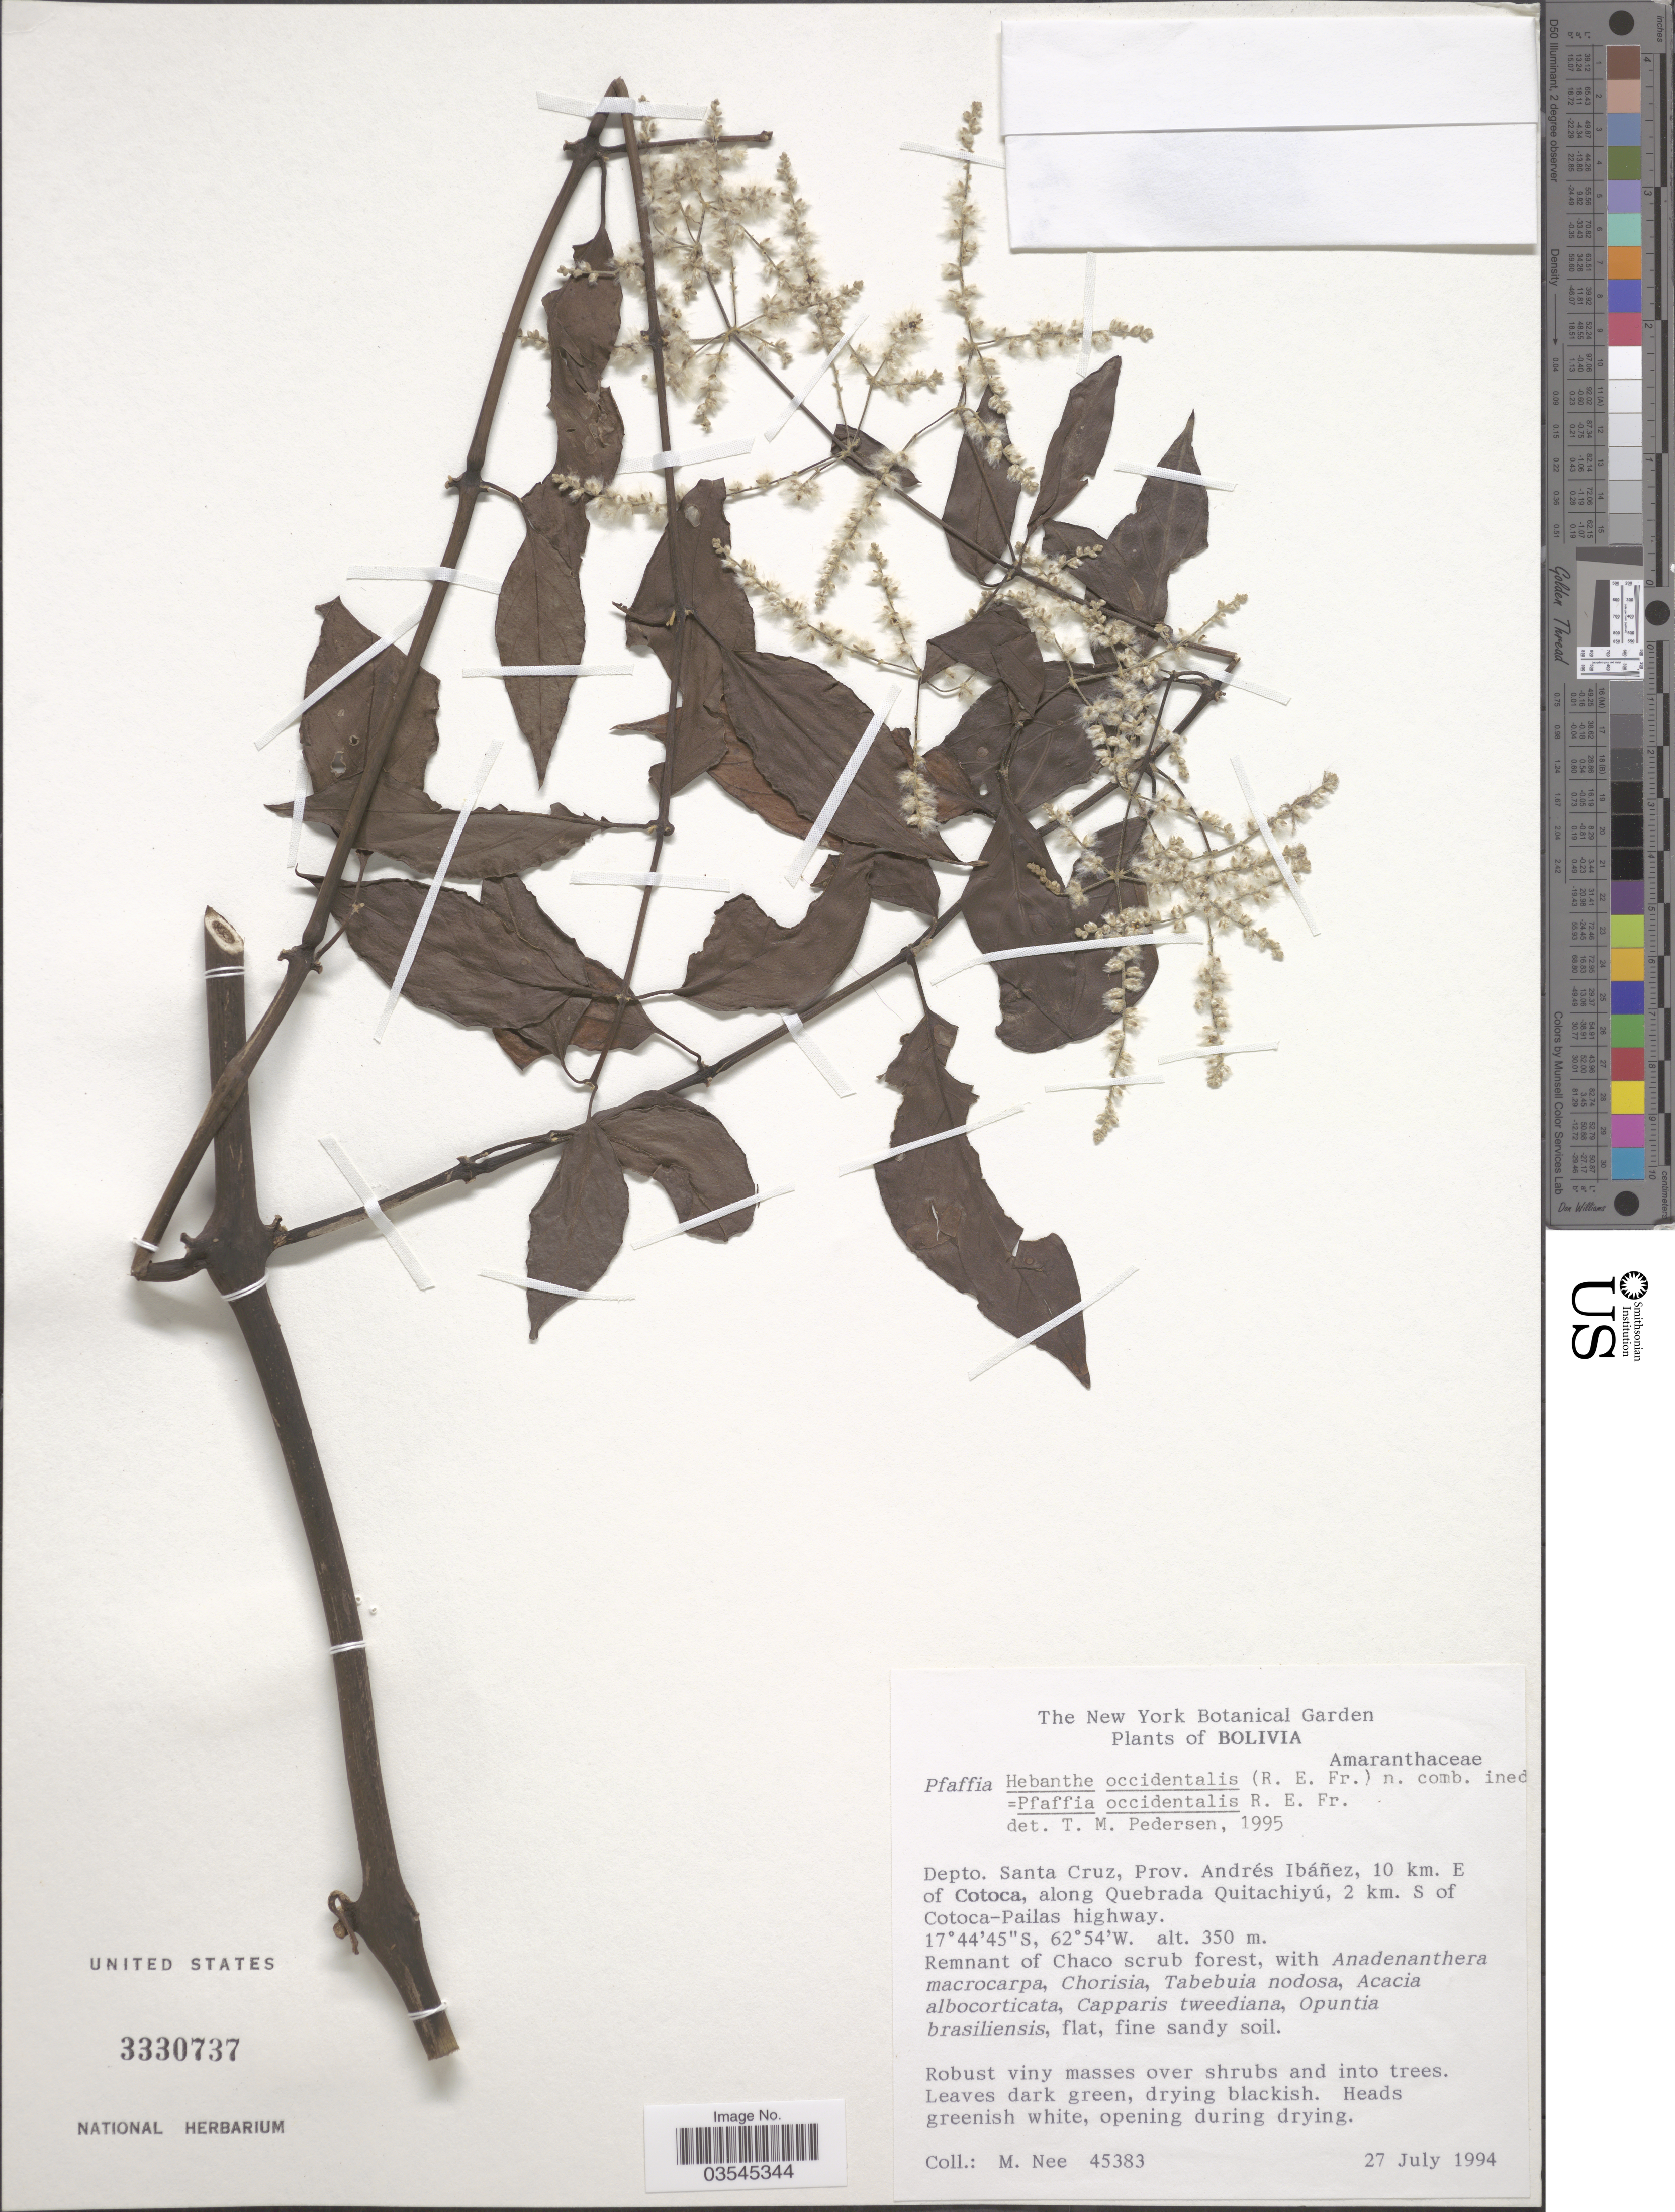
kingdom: Plantae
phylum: Tracheophyta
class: Magnoliopsida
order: Caryophyllales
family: Amaranthaceae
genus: Pfaffia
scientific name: Pfaffia occidentalis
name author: R.E. Fr.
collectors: M. Nee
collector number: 45383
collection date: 1994-07-27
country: Bolivia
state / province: Santa Cruz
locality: Depto. Santa Cruz, Prov. Andrés Ibáñez, 10 km. E of Cotoca, along Quebrada Quitachiyú, 2 km. S of Cotoca-Pailas highway.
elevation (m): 350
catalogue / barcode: US 3330737